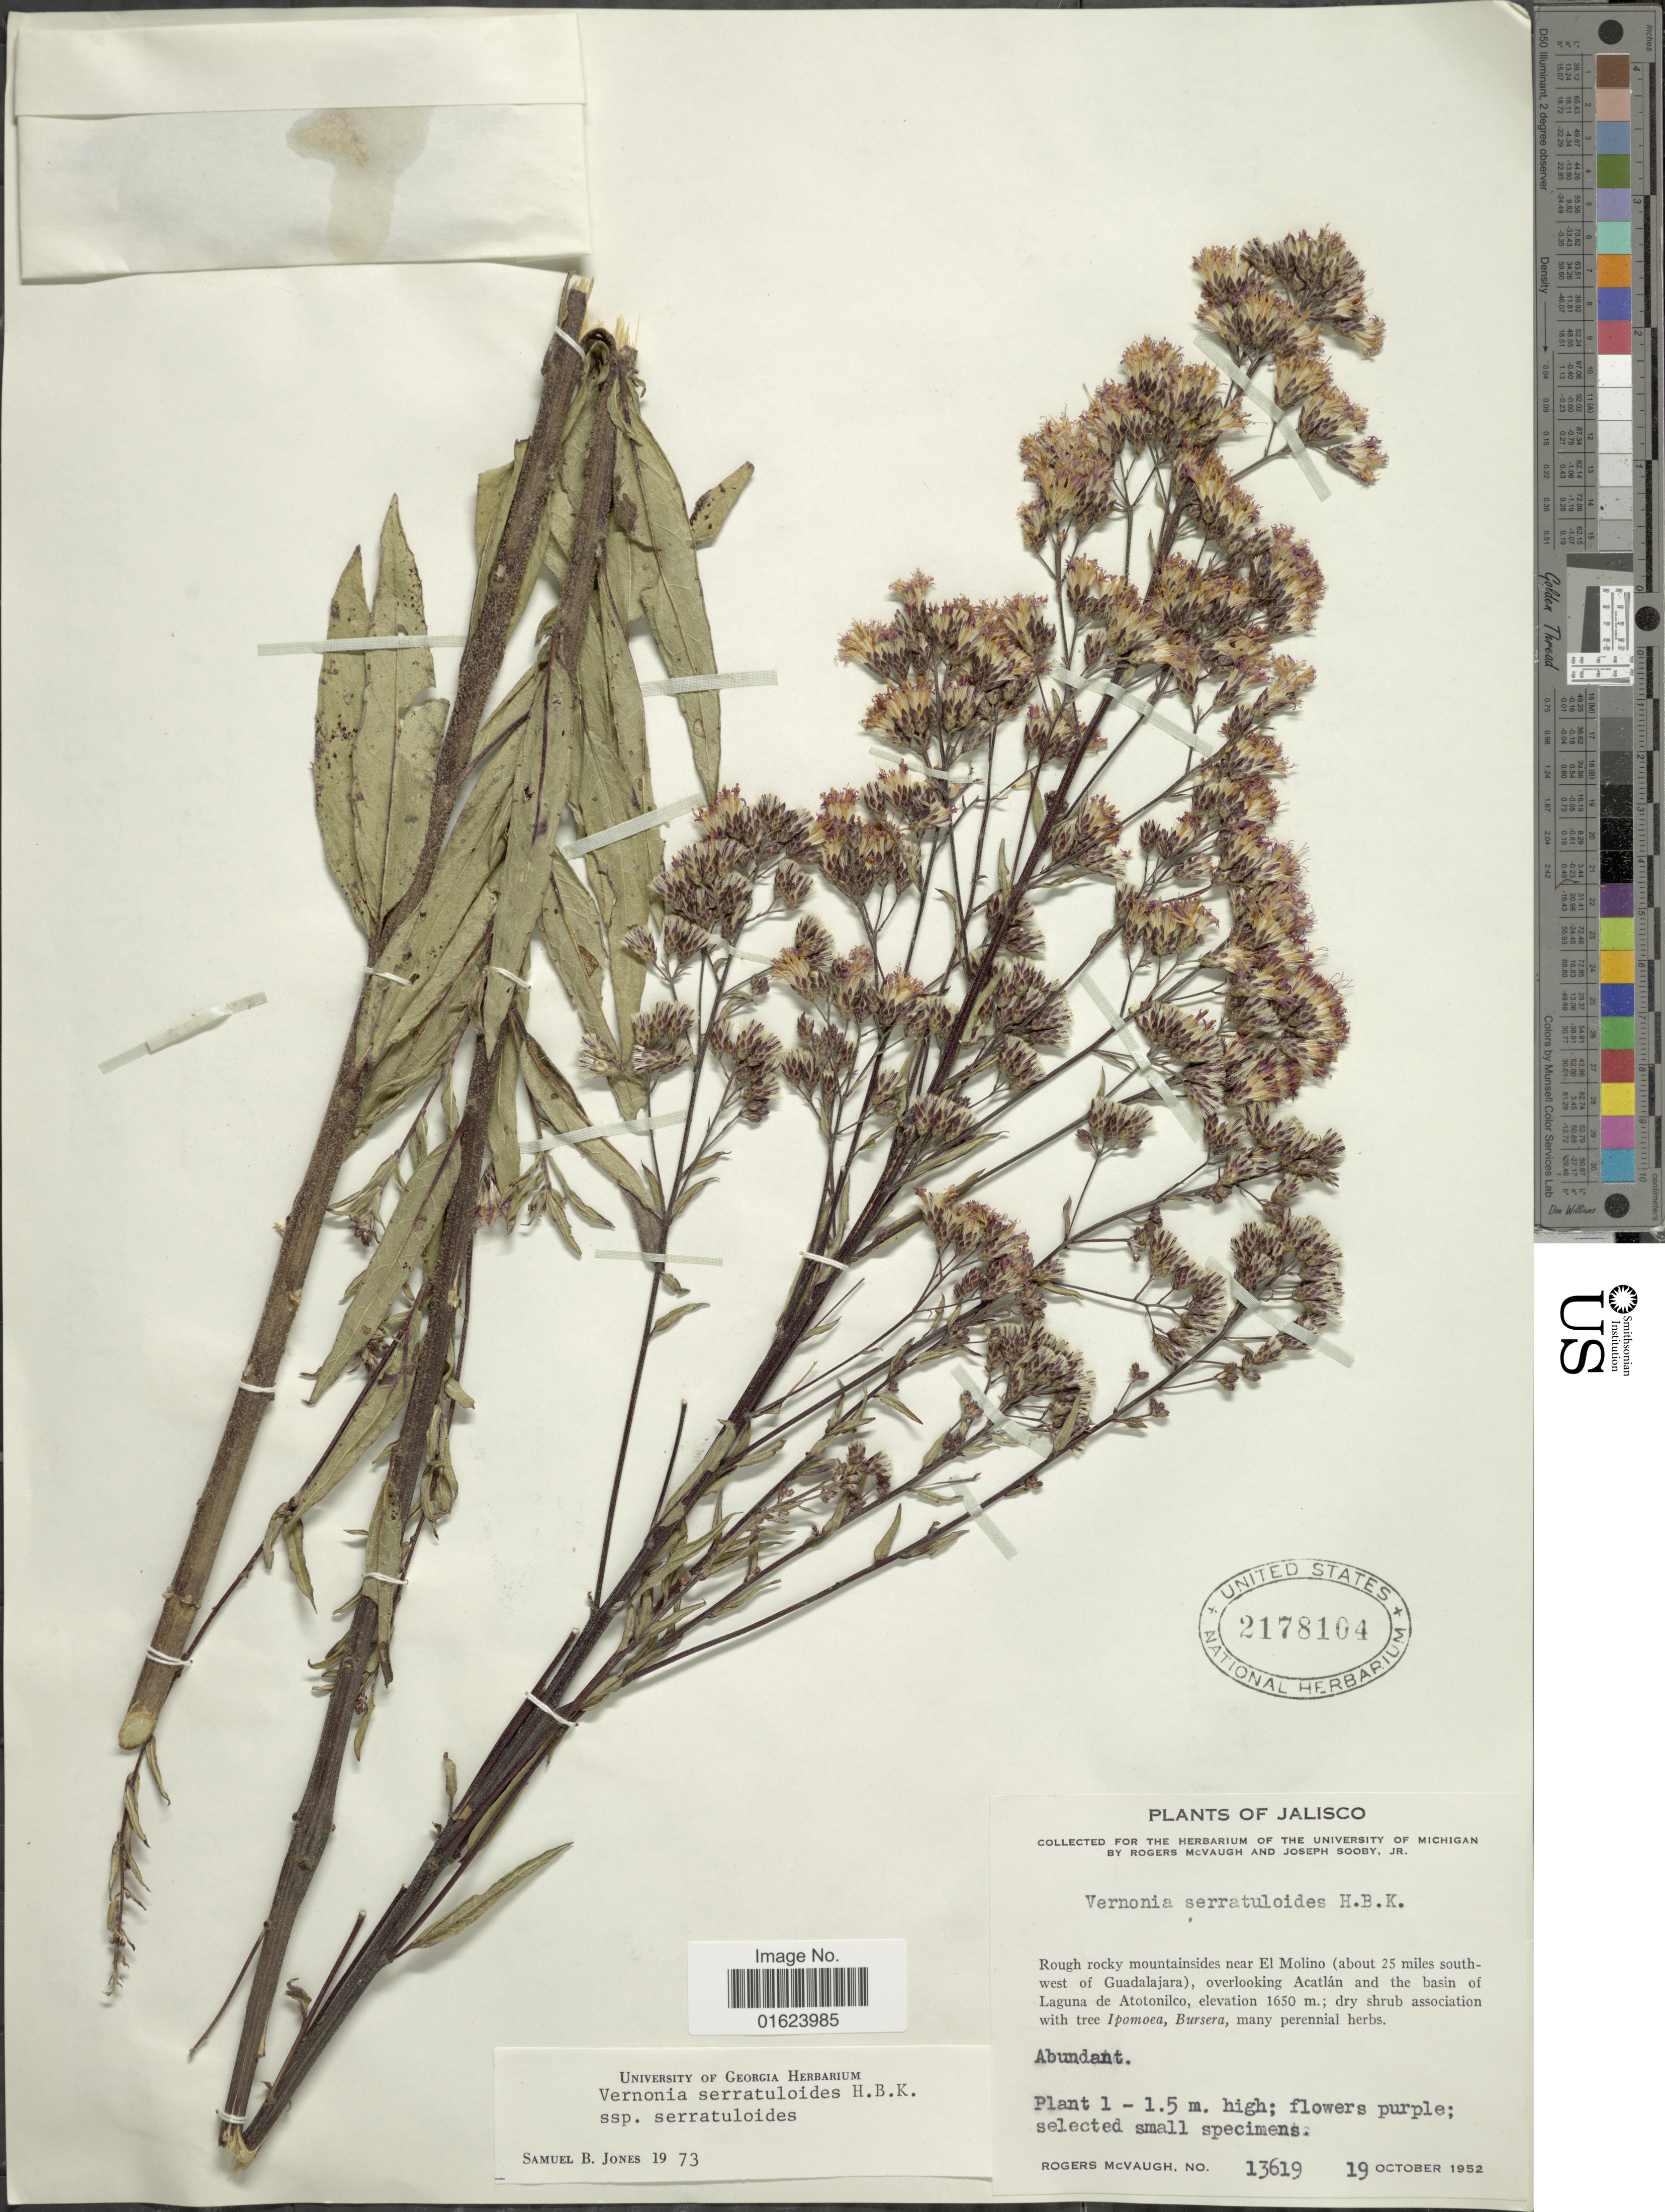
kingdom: Plantae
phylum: Tracheophyta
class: Magnoliopsida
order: Asterales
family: Asteraceae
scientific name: Vickianthus serratuloides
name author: (Kunth) H. Rob.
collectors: R. McVaugh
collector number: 13619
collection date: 1952-10-19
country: Mexico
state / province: Jalisco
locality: Jalisco, Near el Molino (about 25 miles southwest of Guadalajara), overlooking Acatlan and the basin of Laguna de Atotonilco.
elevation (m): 1650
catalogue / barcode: US 2178104